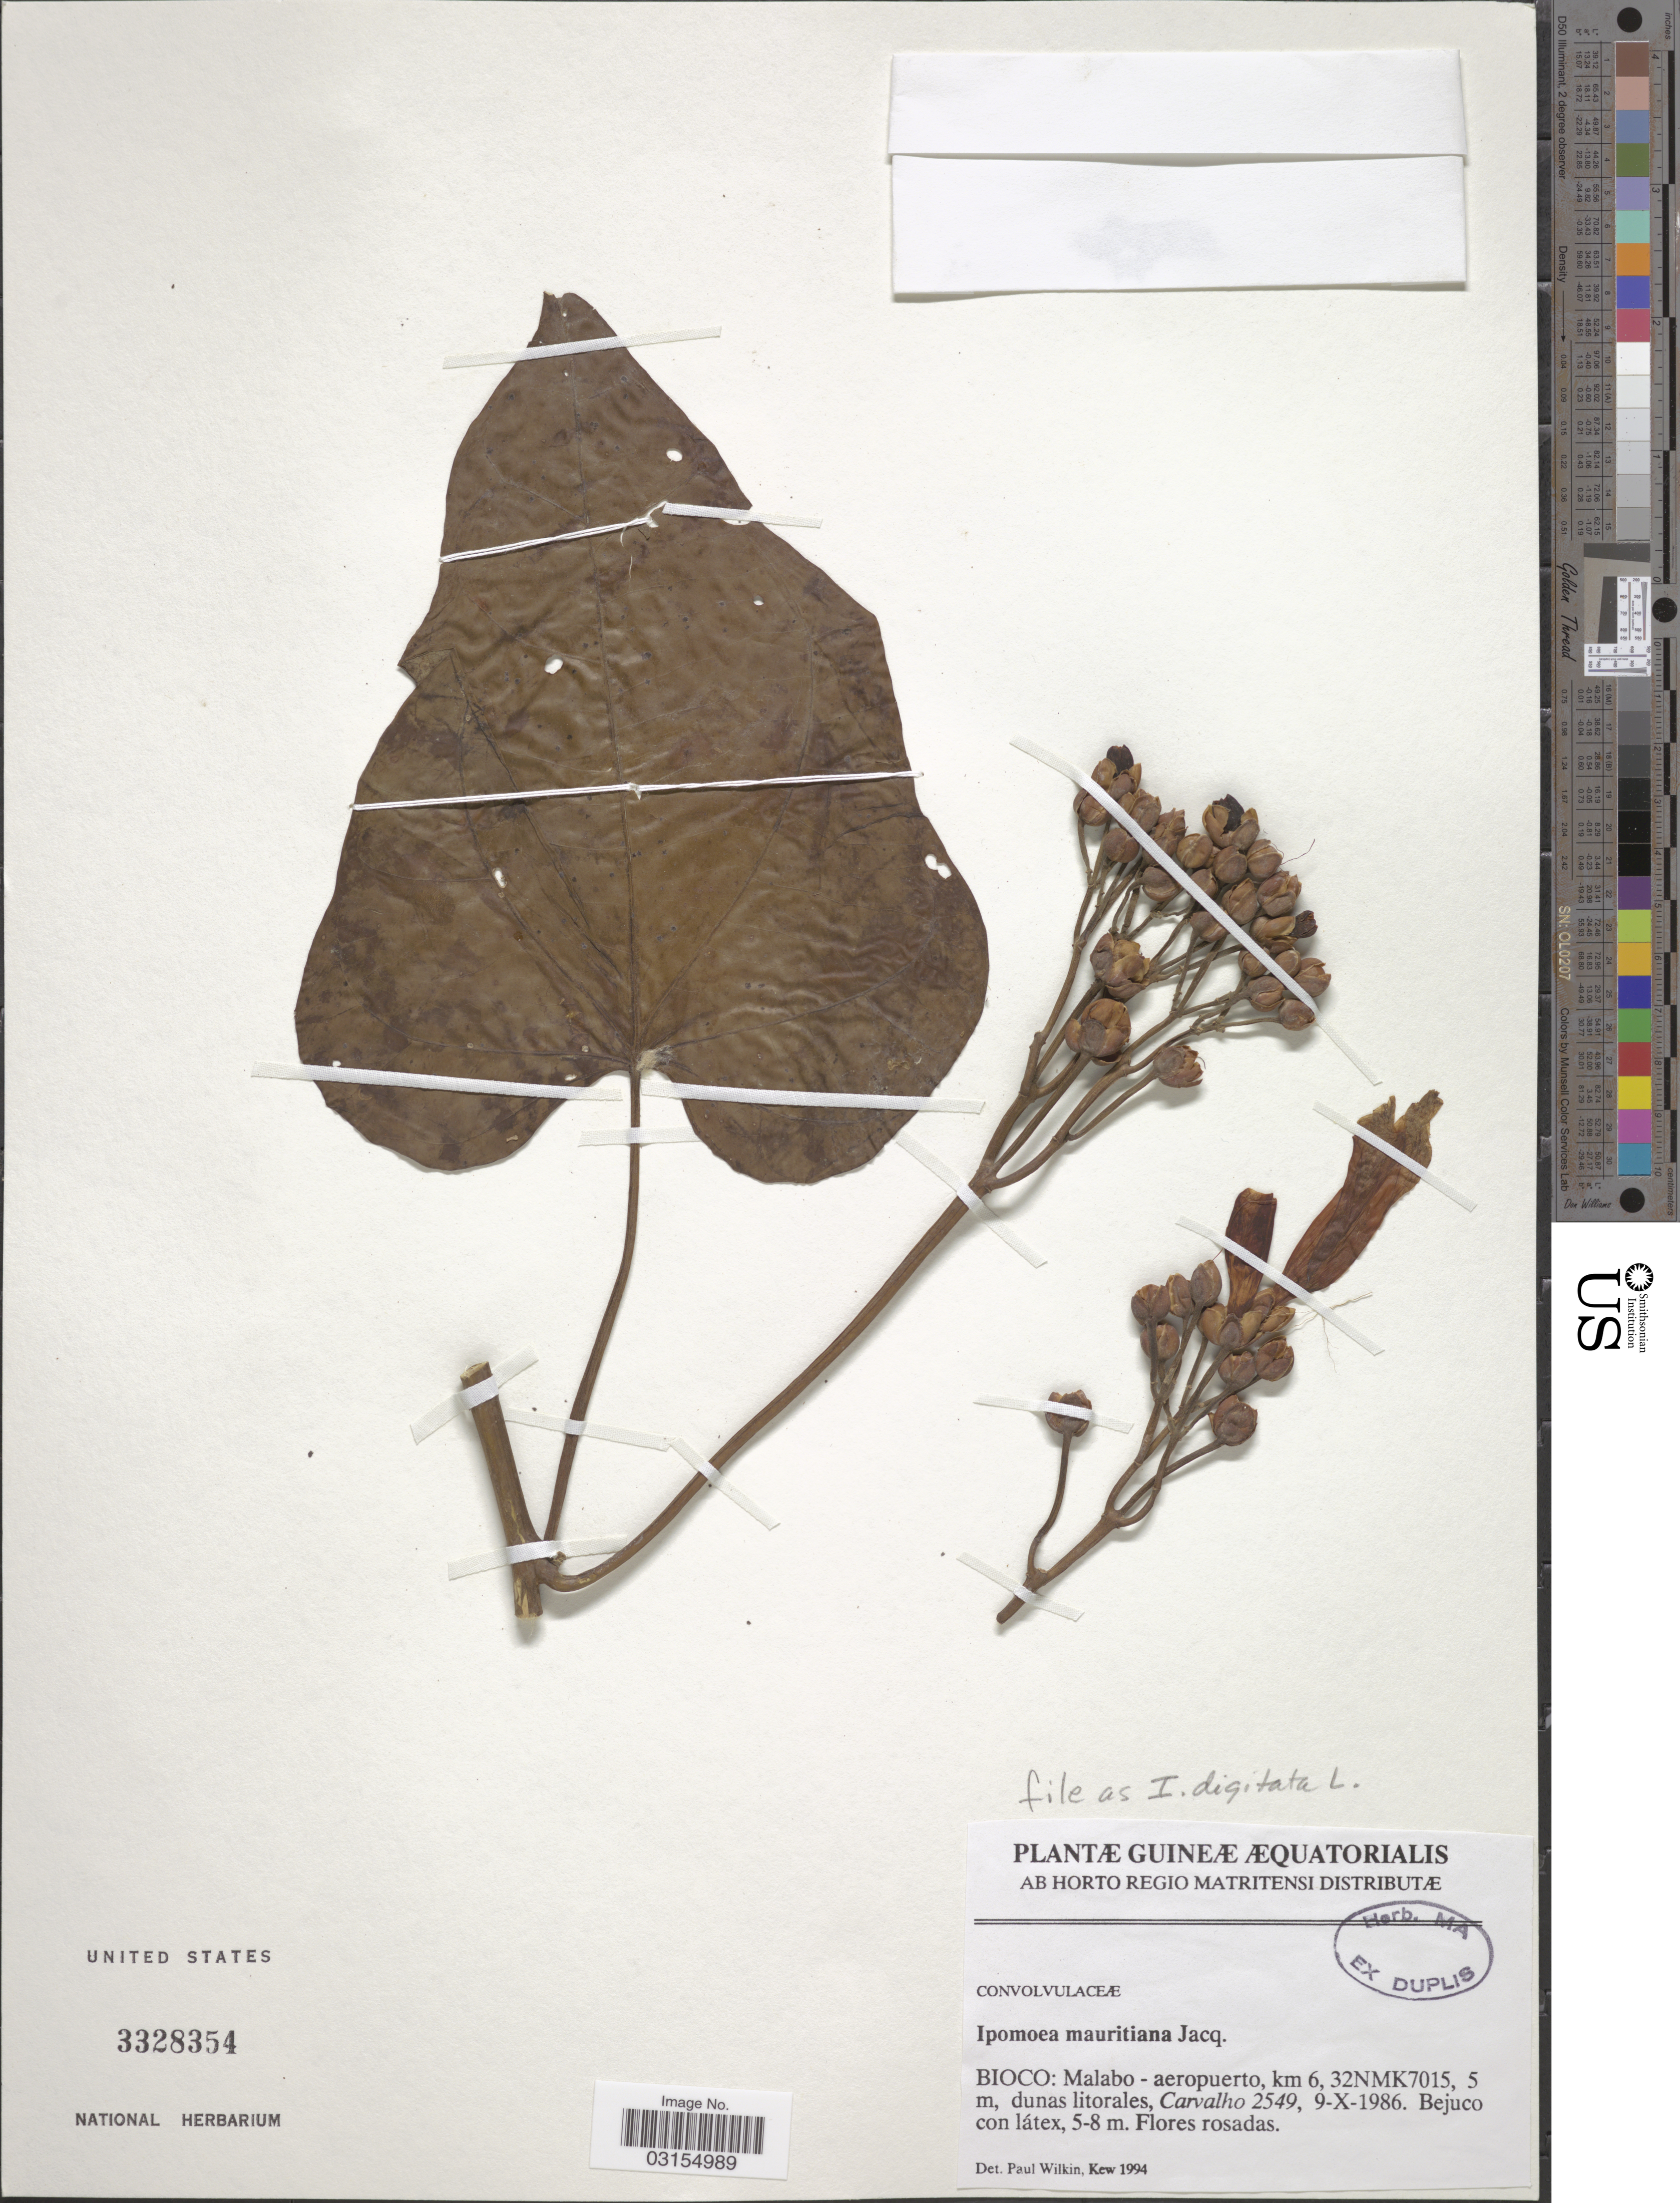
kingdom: Plantae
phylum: Tracheophyta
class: Magnoliopsida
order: Solanales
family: Convolvulaceae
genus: Ipomoea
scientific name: Ipomoea digitata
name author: L.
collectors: Carvalho, --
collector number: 2549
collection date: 1986-10-09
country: Equatorial Guinea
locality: Guineæ Æquatorialis. Bioco: Malabo - aeropuerto, km 6, 32NMK7015.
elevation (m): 5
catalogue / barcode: US 3328354